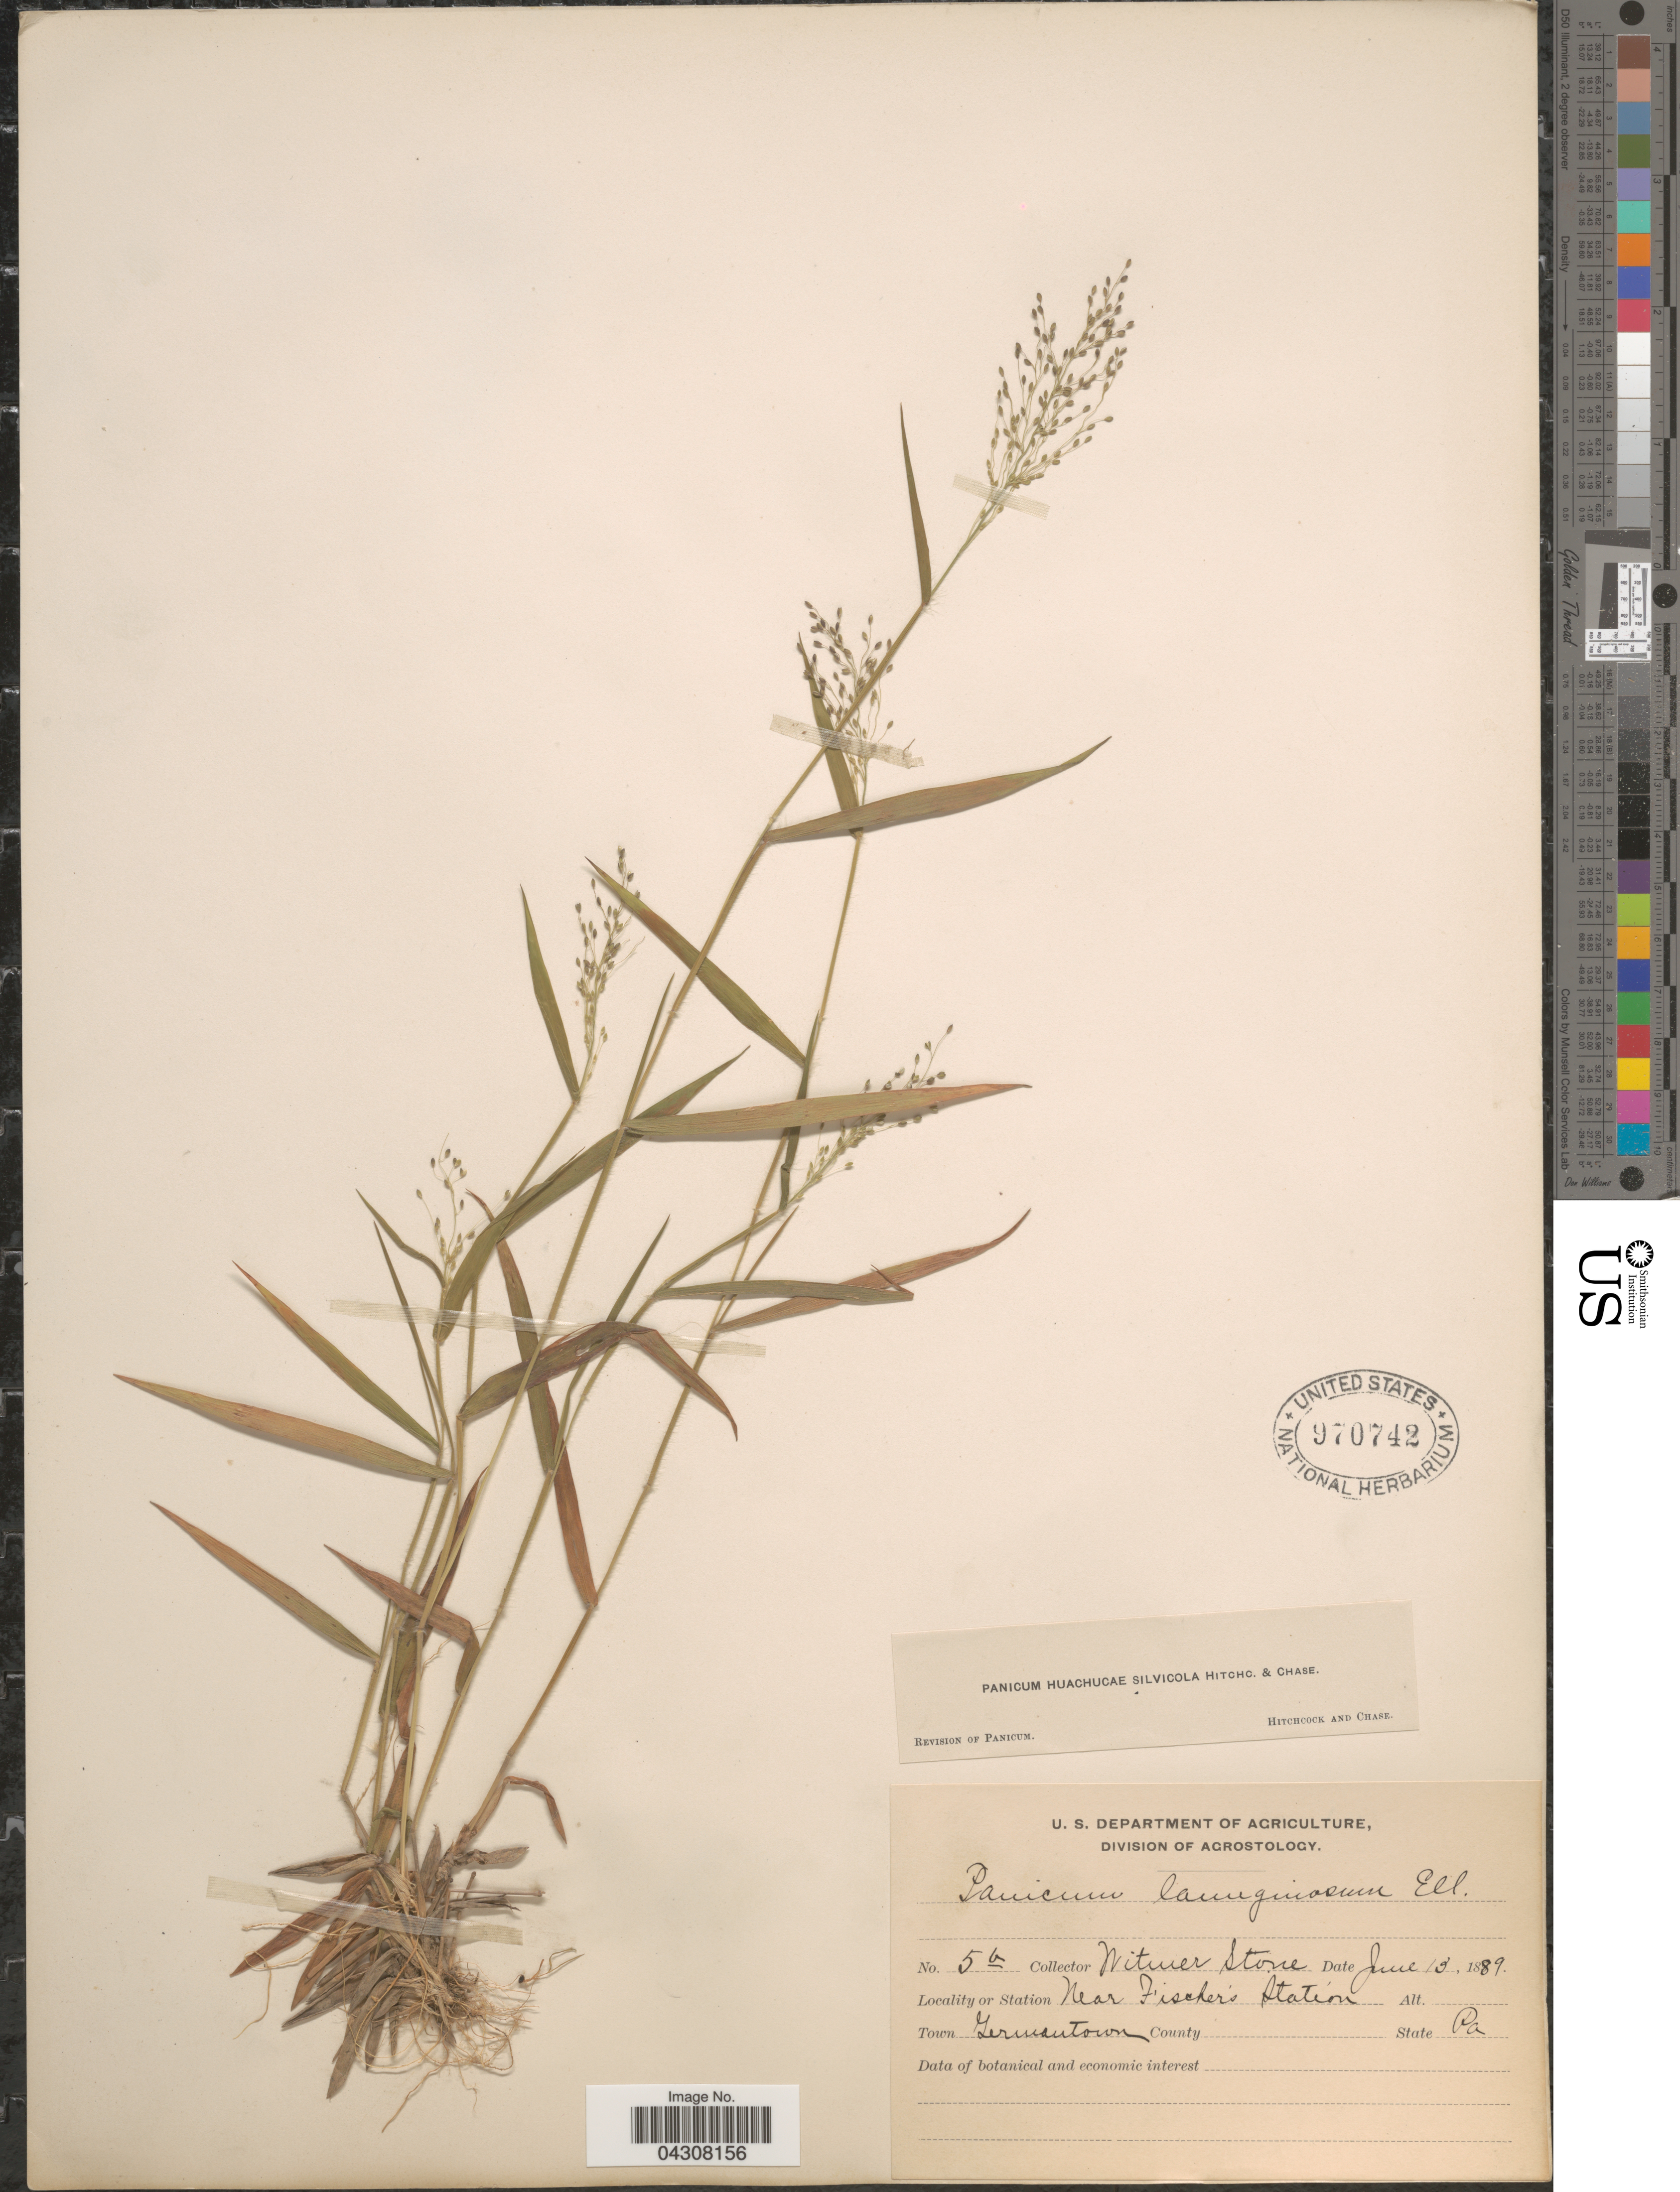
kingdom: Plantae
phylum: Tracheophyta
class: Liliopsida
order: Poales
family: Poaceae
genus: Dichanthelium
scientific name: Dichanthelium acuminatum var. acuminatum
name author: (Sw.) Gould & C.A. Clark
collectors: W. Stone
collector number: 5b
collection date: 1889-06-13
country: United States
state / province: Pennsylvania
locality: Near Fischer's Station. Germantown.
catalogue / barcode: US 970742